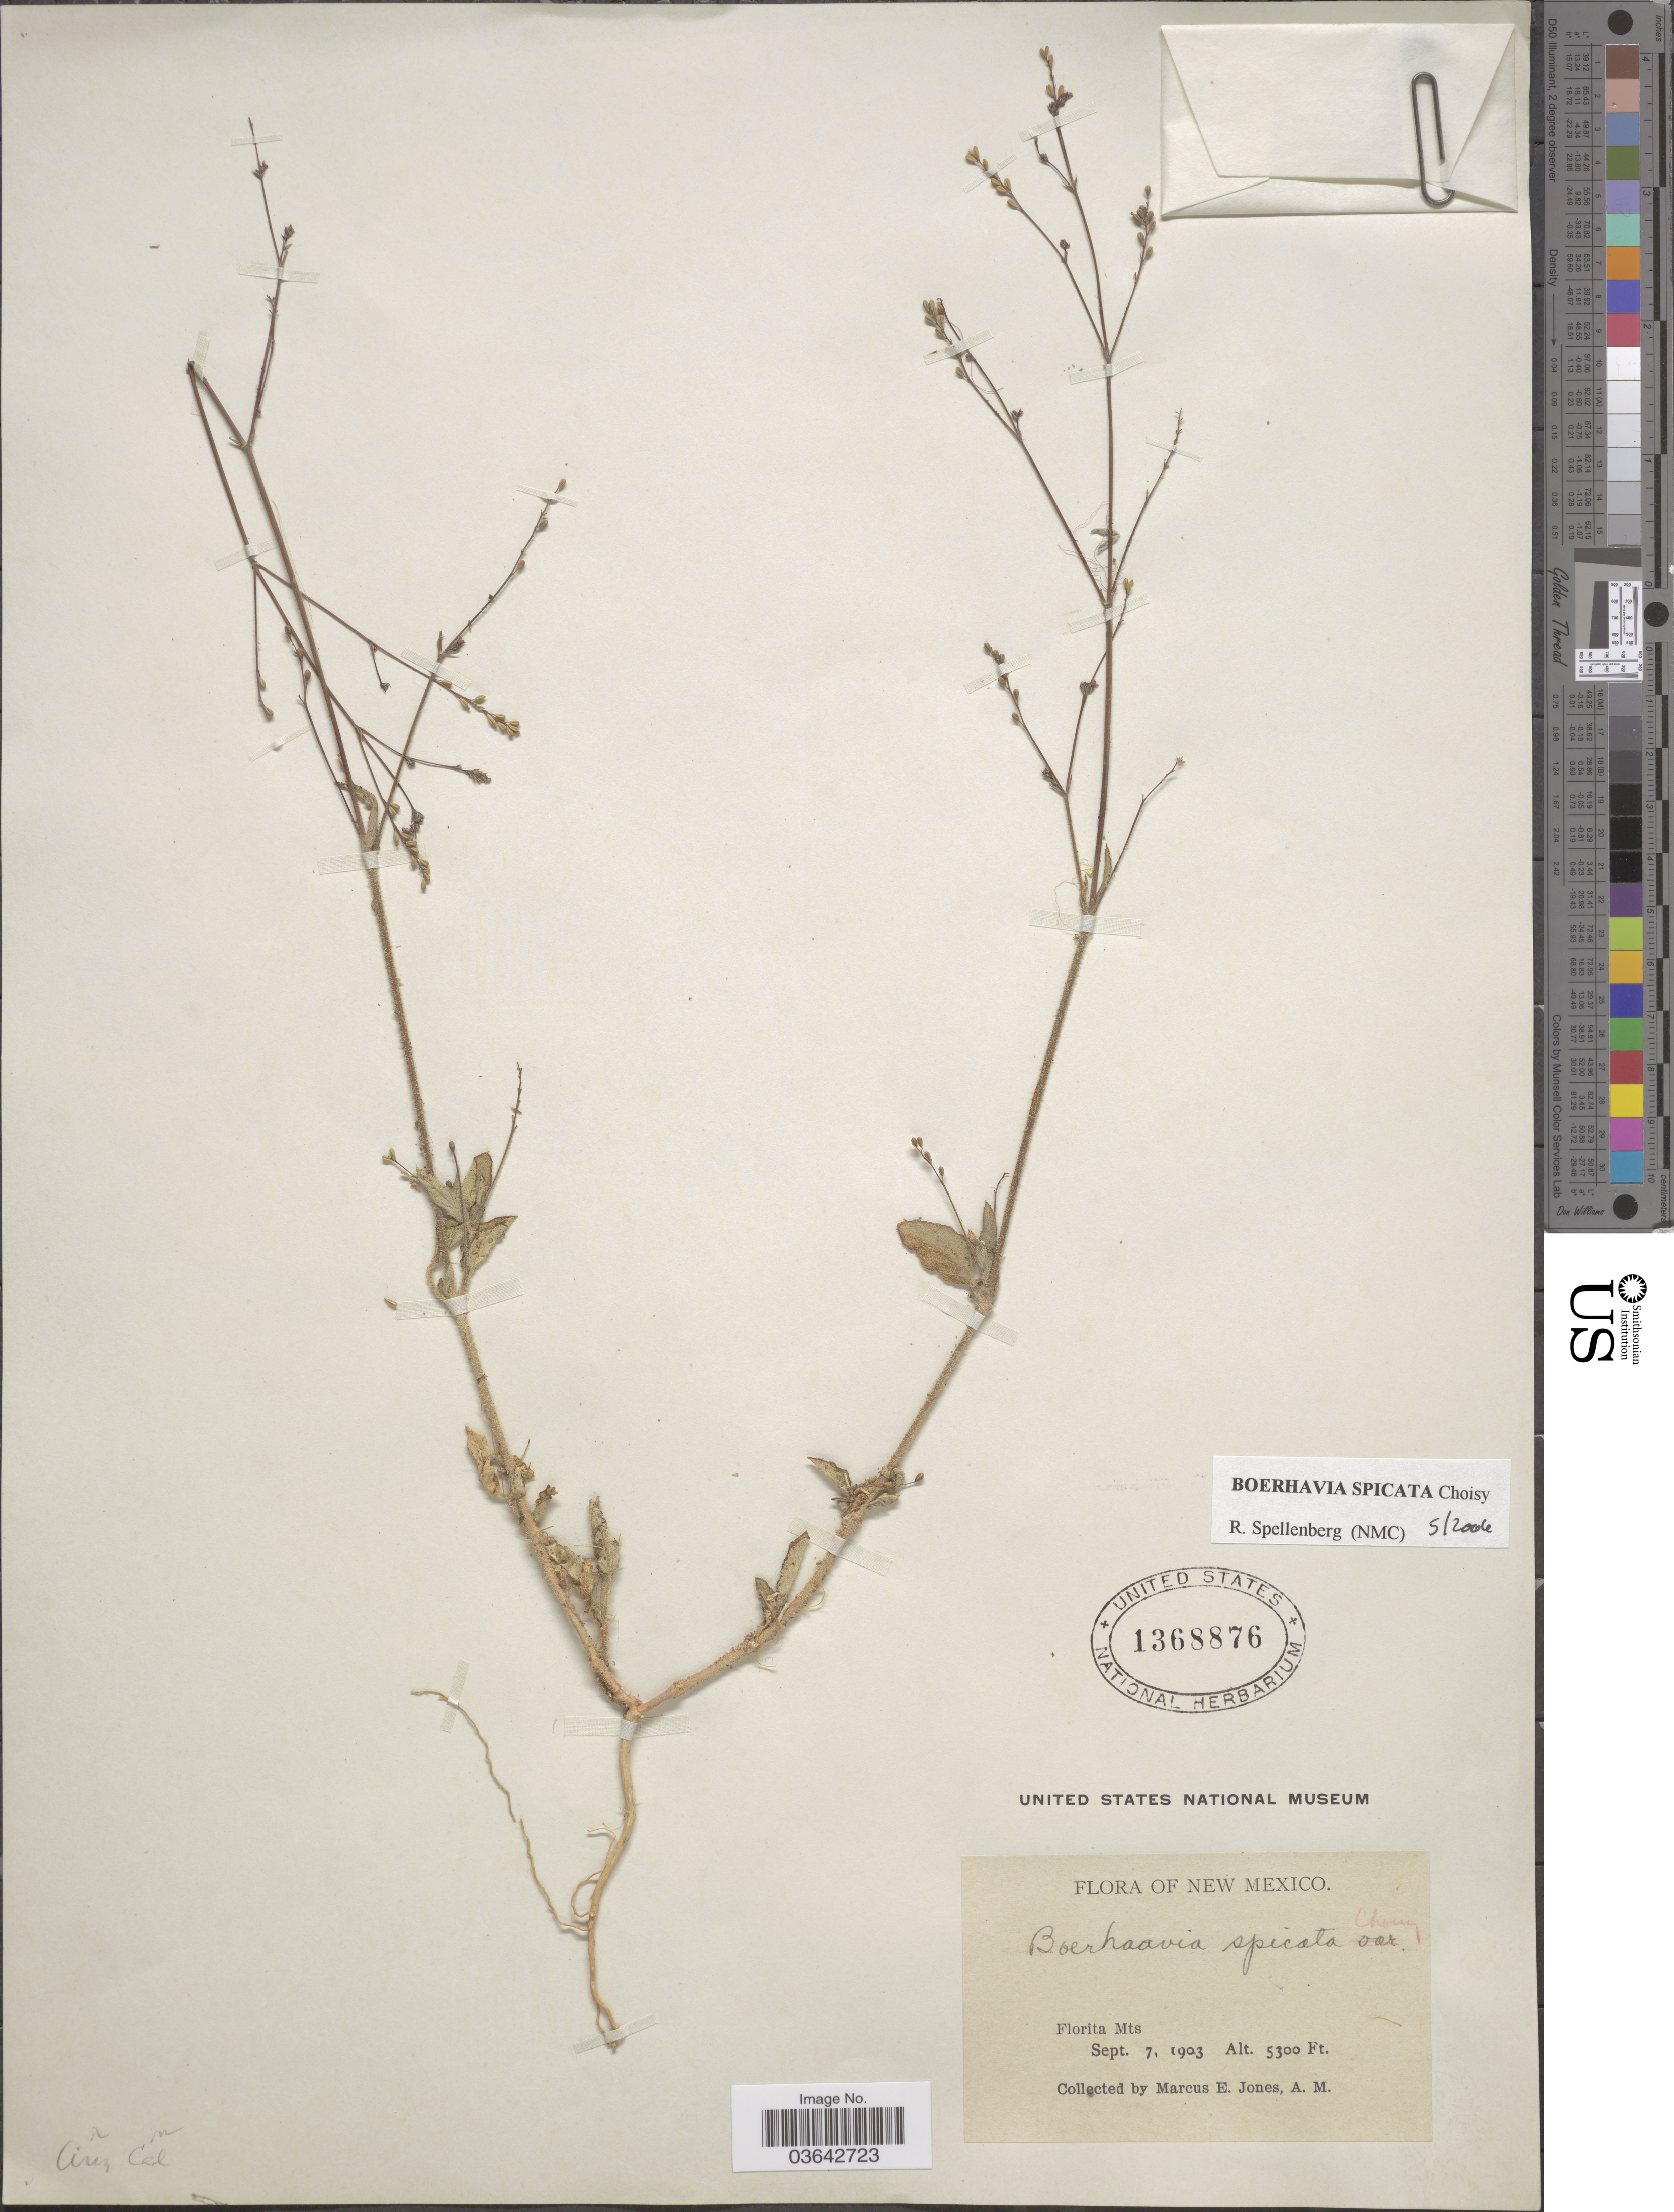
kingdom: Plantae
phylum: Tracheophyta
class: Magnoliopsida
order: Caryophyllales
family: Nyctaginaceae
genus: Boerhavia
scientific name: Boerhavia spicata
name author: Choisy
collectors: M. E. Jones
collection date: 1903-09-07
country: United States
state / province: New Mexico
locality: Florita Mts.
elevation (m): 1615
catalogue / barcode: US 1368876